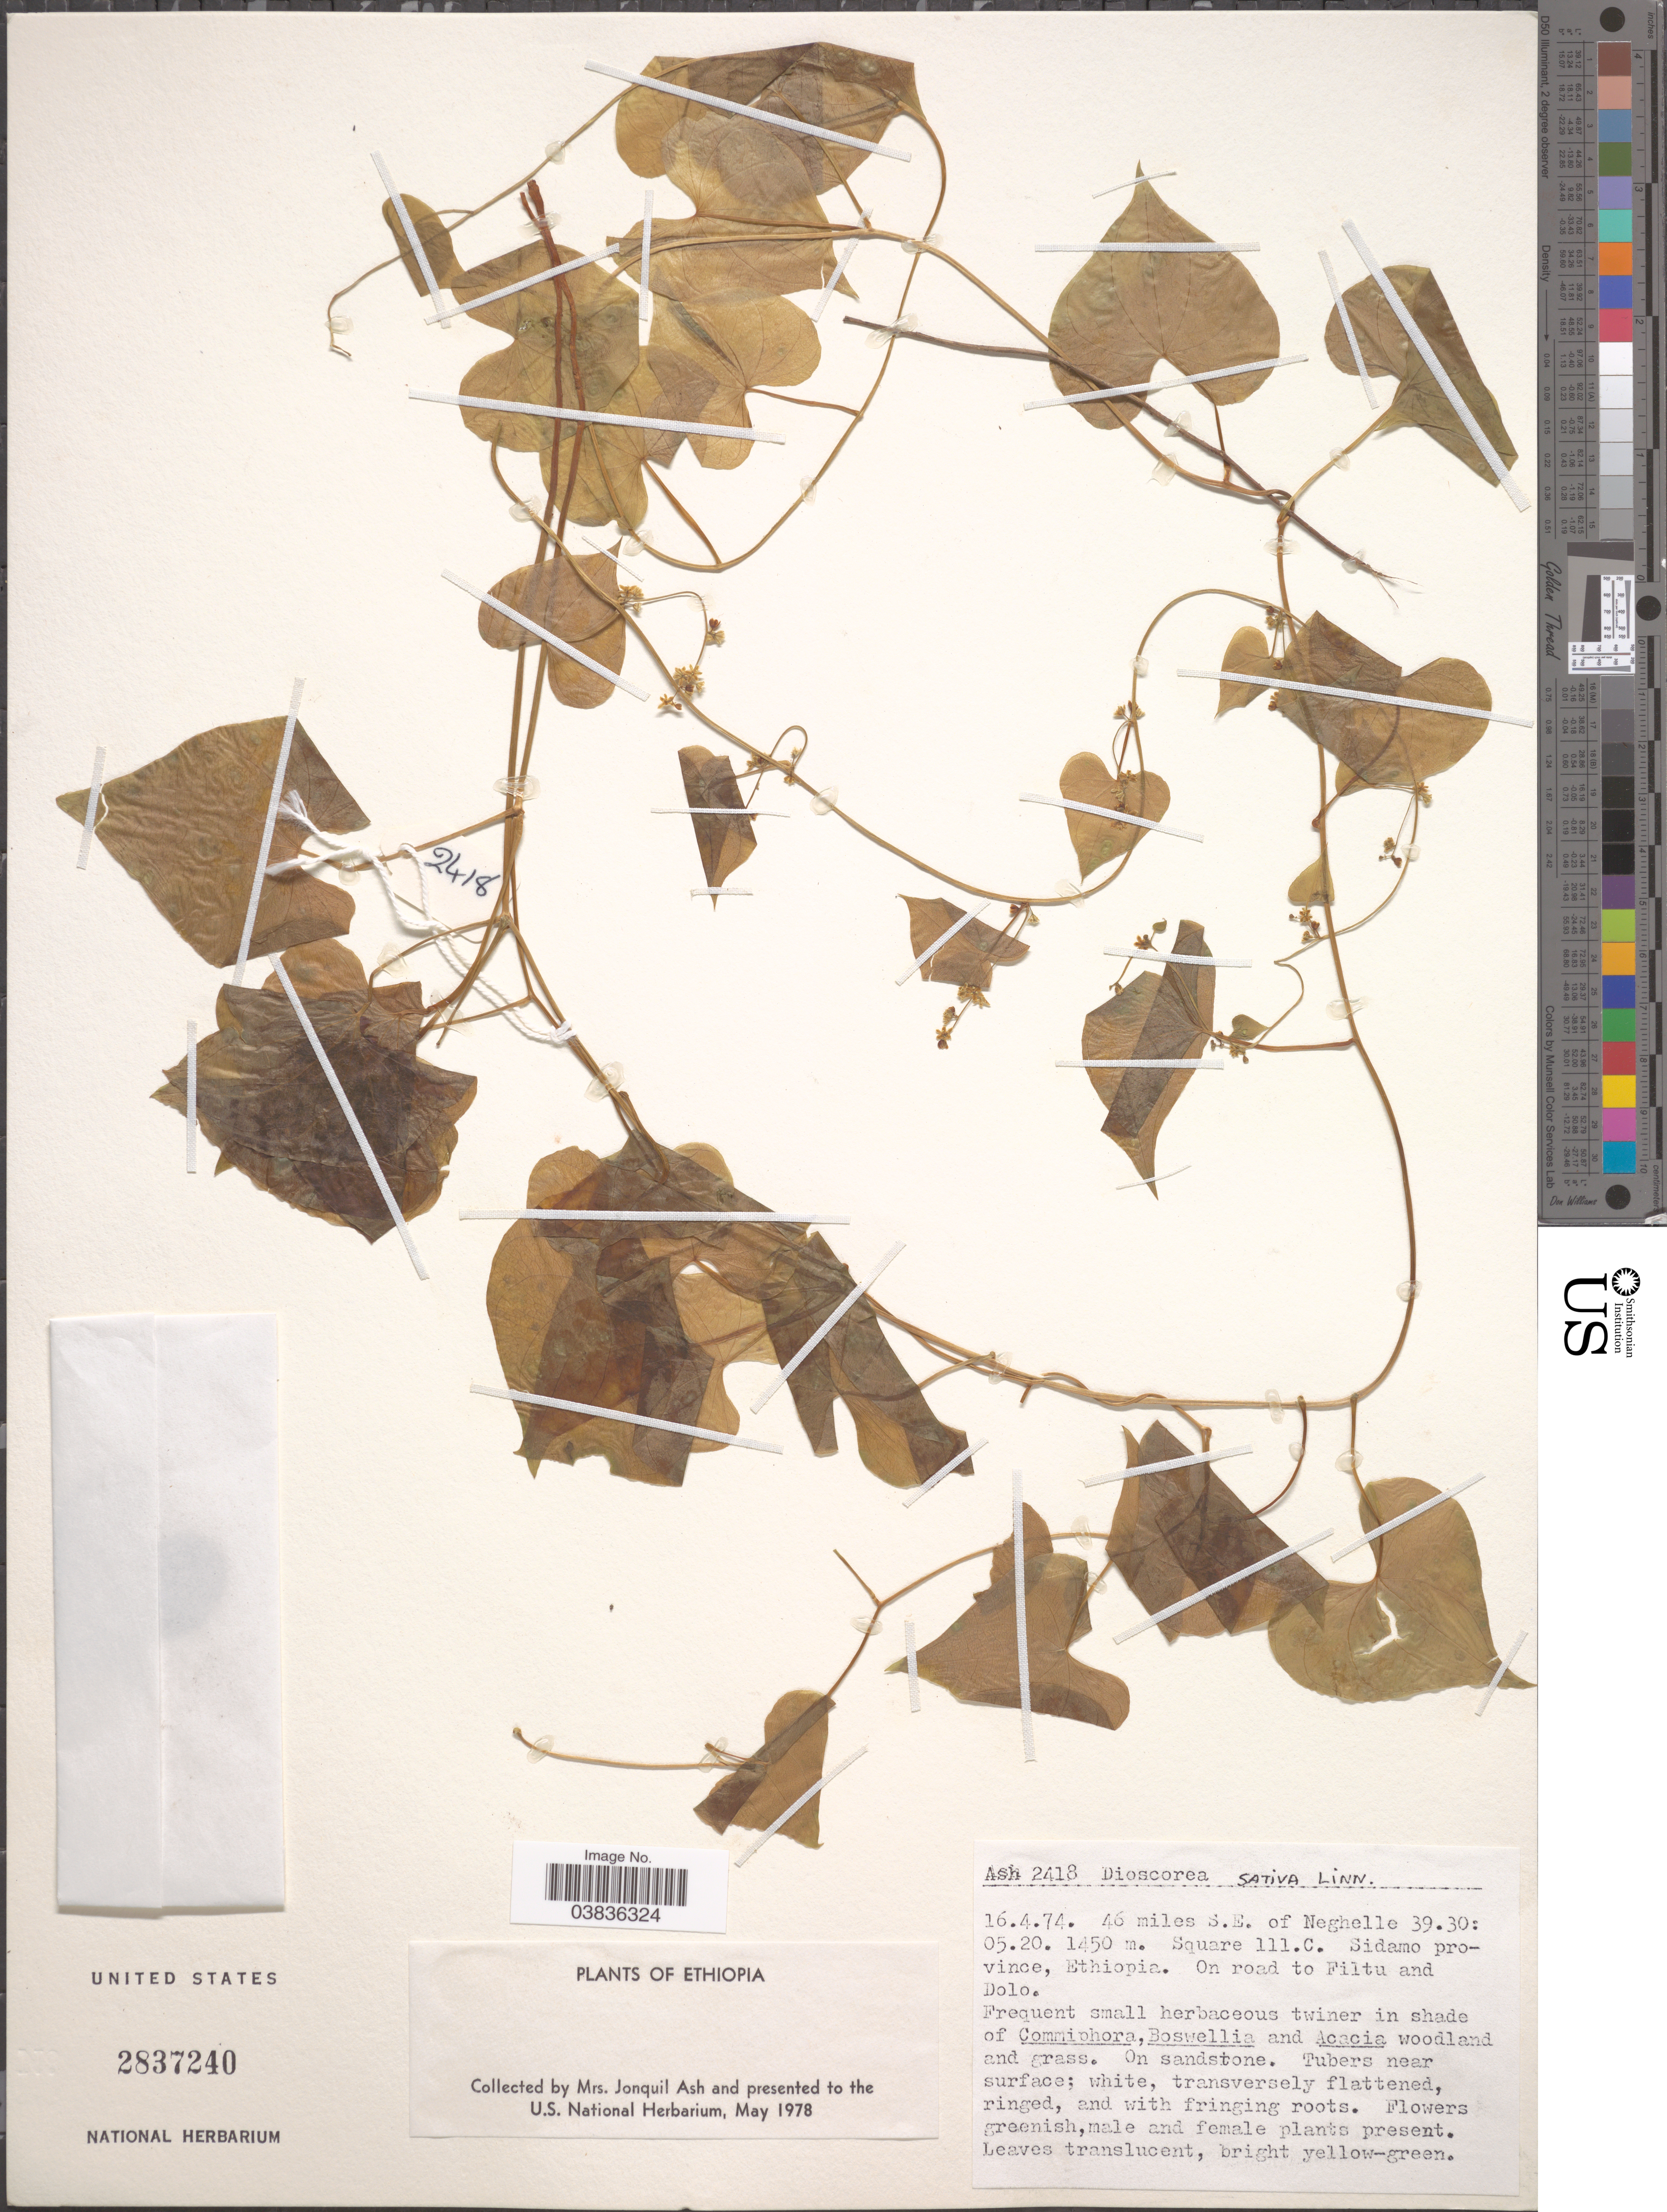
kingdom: Plantae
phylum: Tracheophyta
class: Liliopsida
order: Dioscoreales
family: Dioscoreaceae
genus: Dioscorea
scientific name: Dioscorea sativa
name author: L.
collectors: J. Ash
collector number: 2418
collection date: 1974-04-16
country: Ethiopia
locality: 46 miles S. E. of Neghelle 39.30:05.20. Square 111. C. Sidamo province. On road to Filtu and Dolo.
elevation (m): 1450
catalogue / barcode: US 2837240